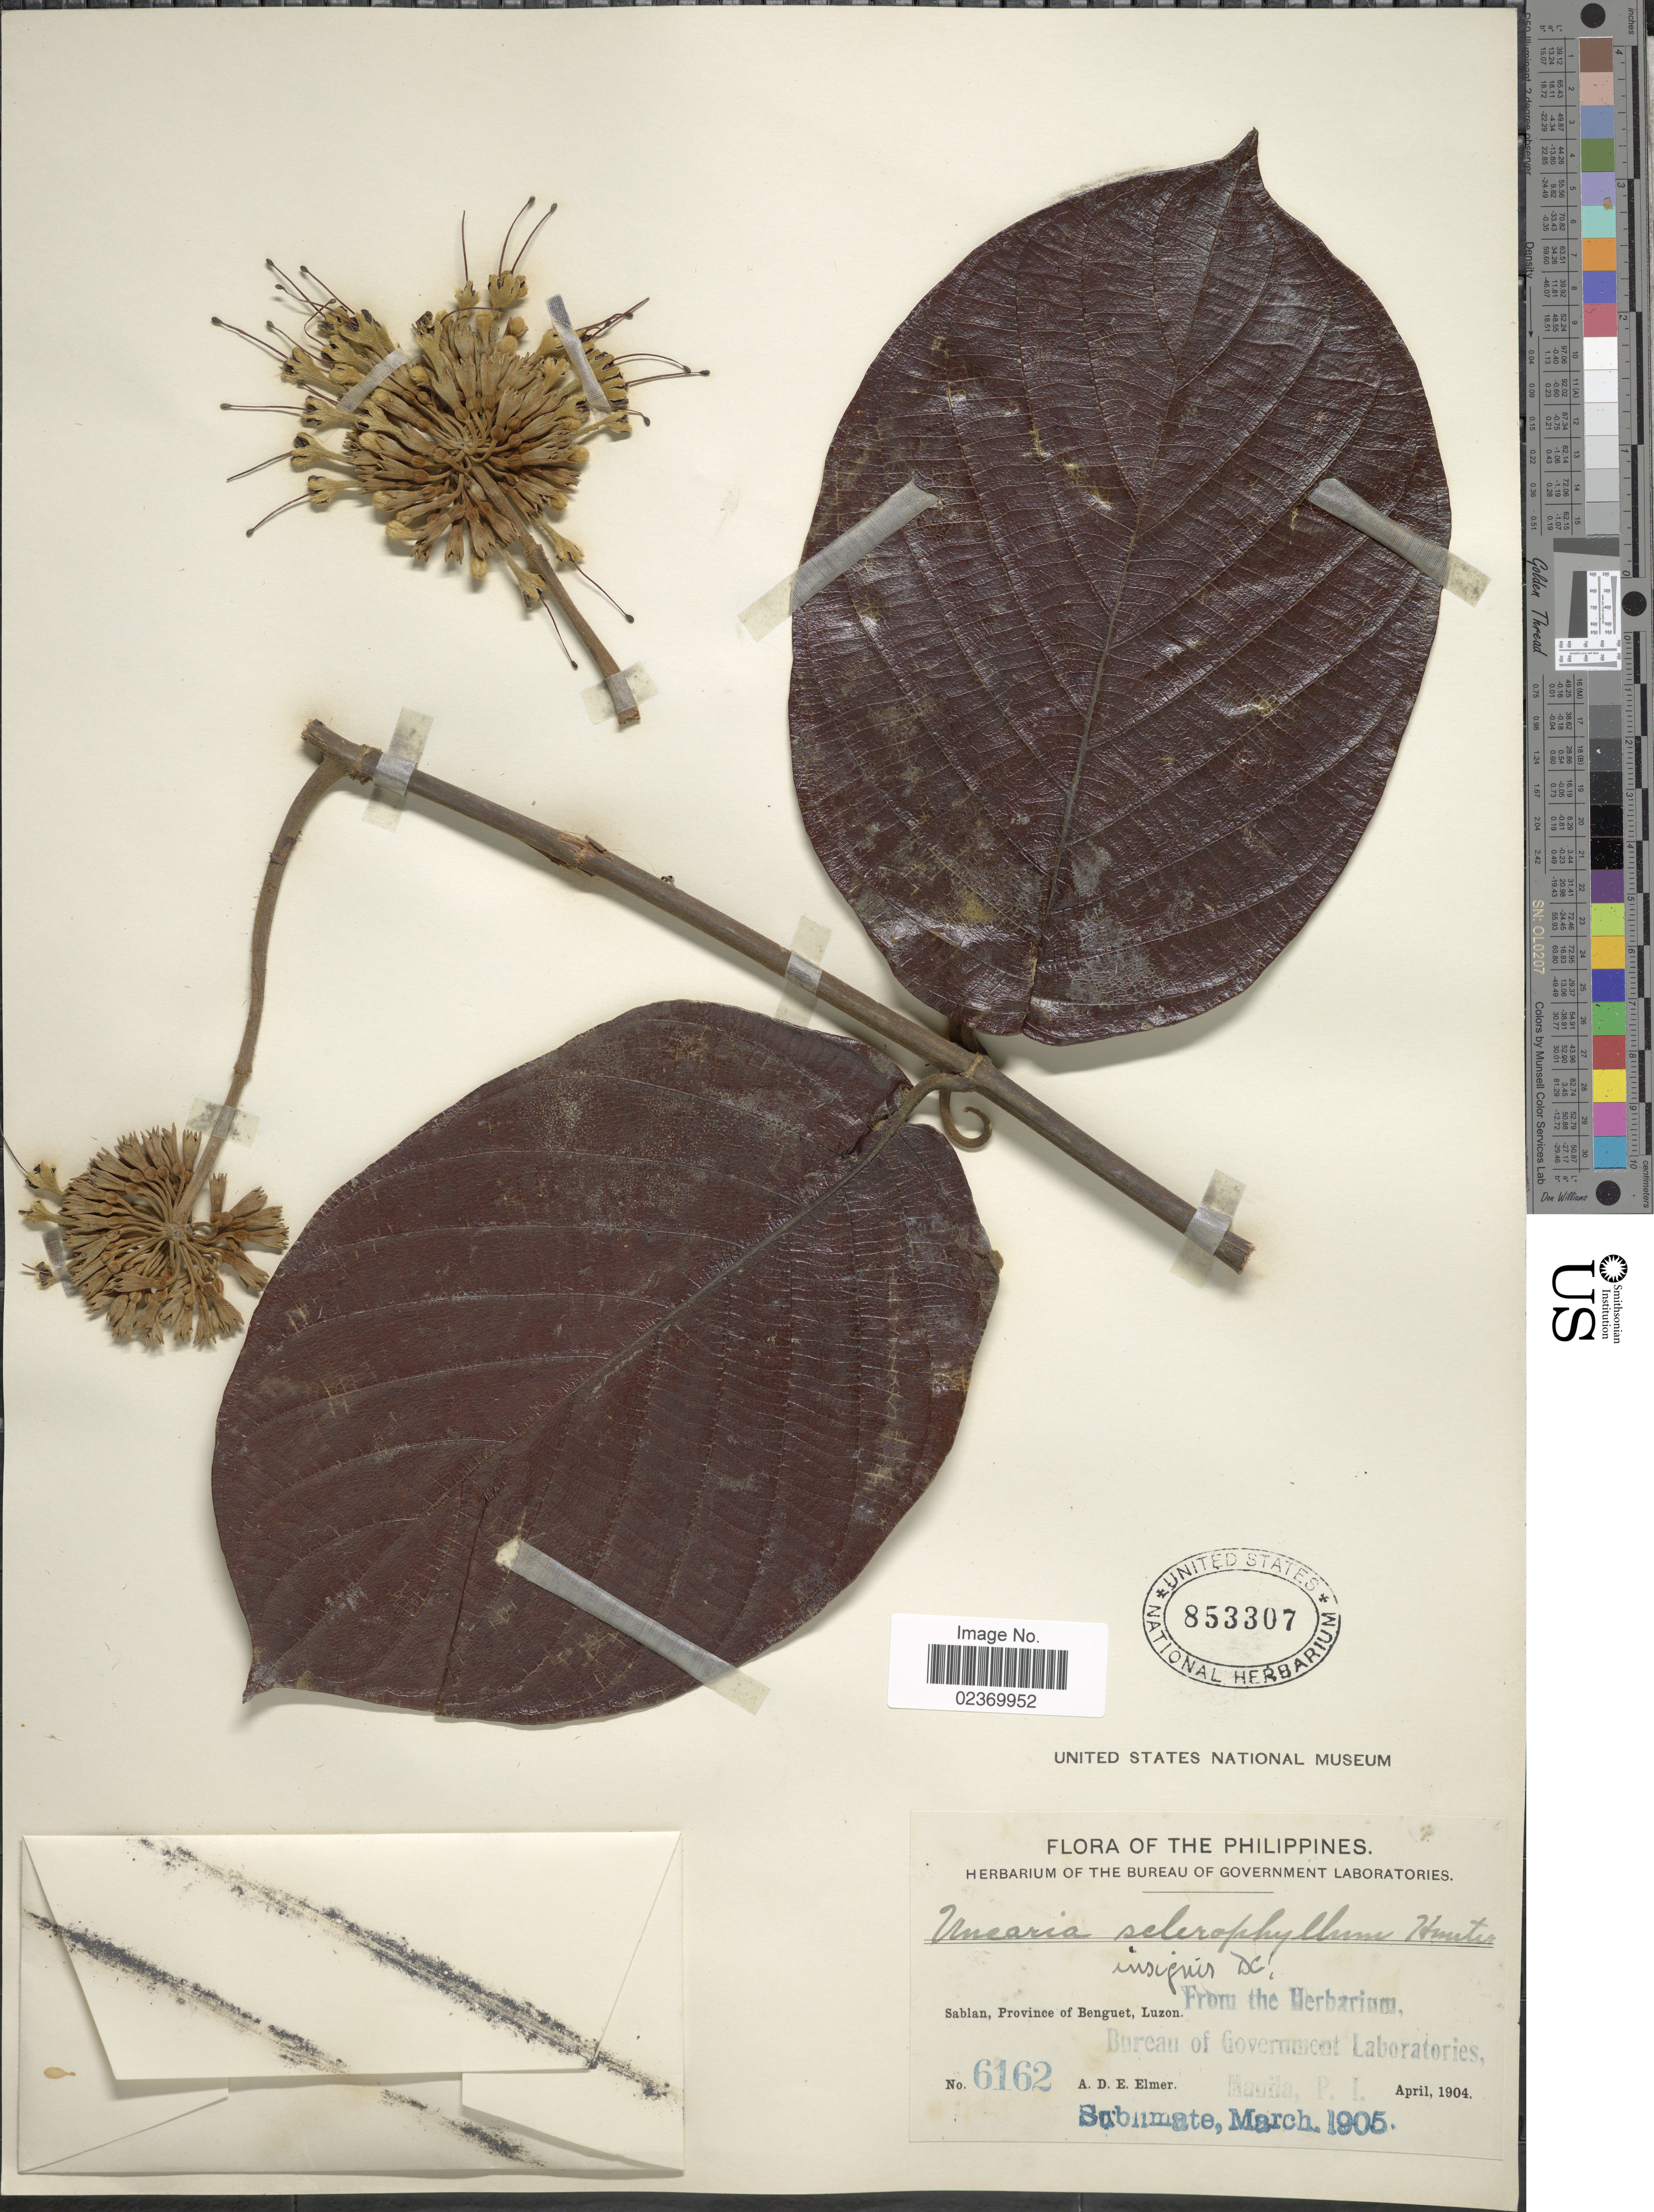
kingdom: Plantae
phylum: Tracheophyta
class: Magnoliopsida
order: Gentianales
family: Rubiaceae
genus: Uncaria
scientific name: Uncaria insignis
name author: Bartl. ex DC.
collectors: A. D. E. Elmer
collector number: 6162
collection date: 1904-04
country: Philippines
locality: Sablan, Province of Buenguet, Luzon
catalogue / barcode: US 853307